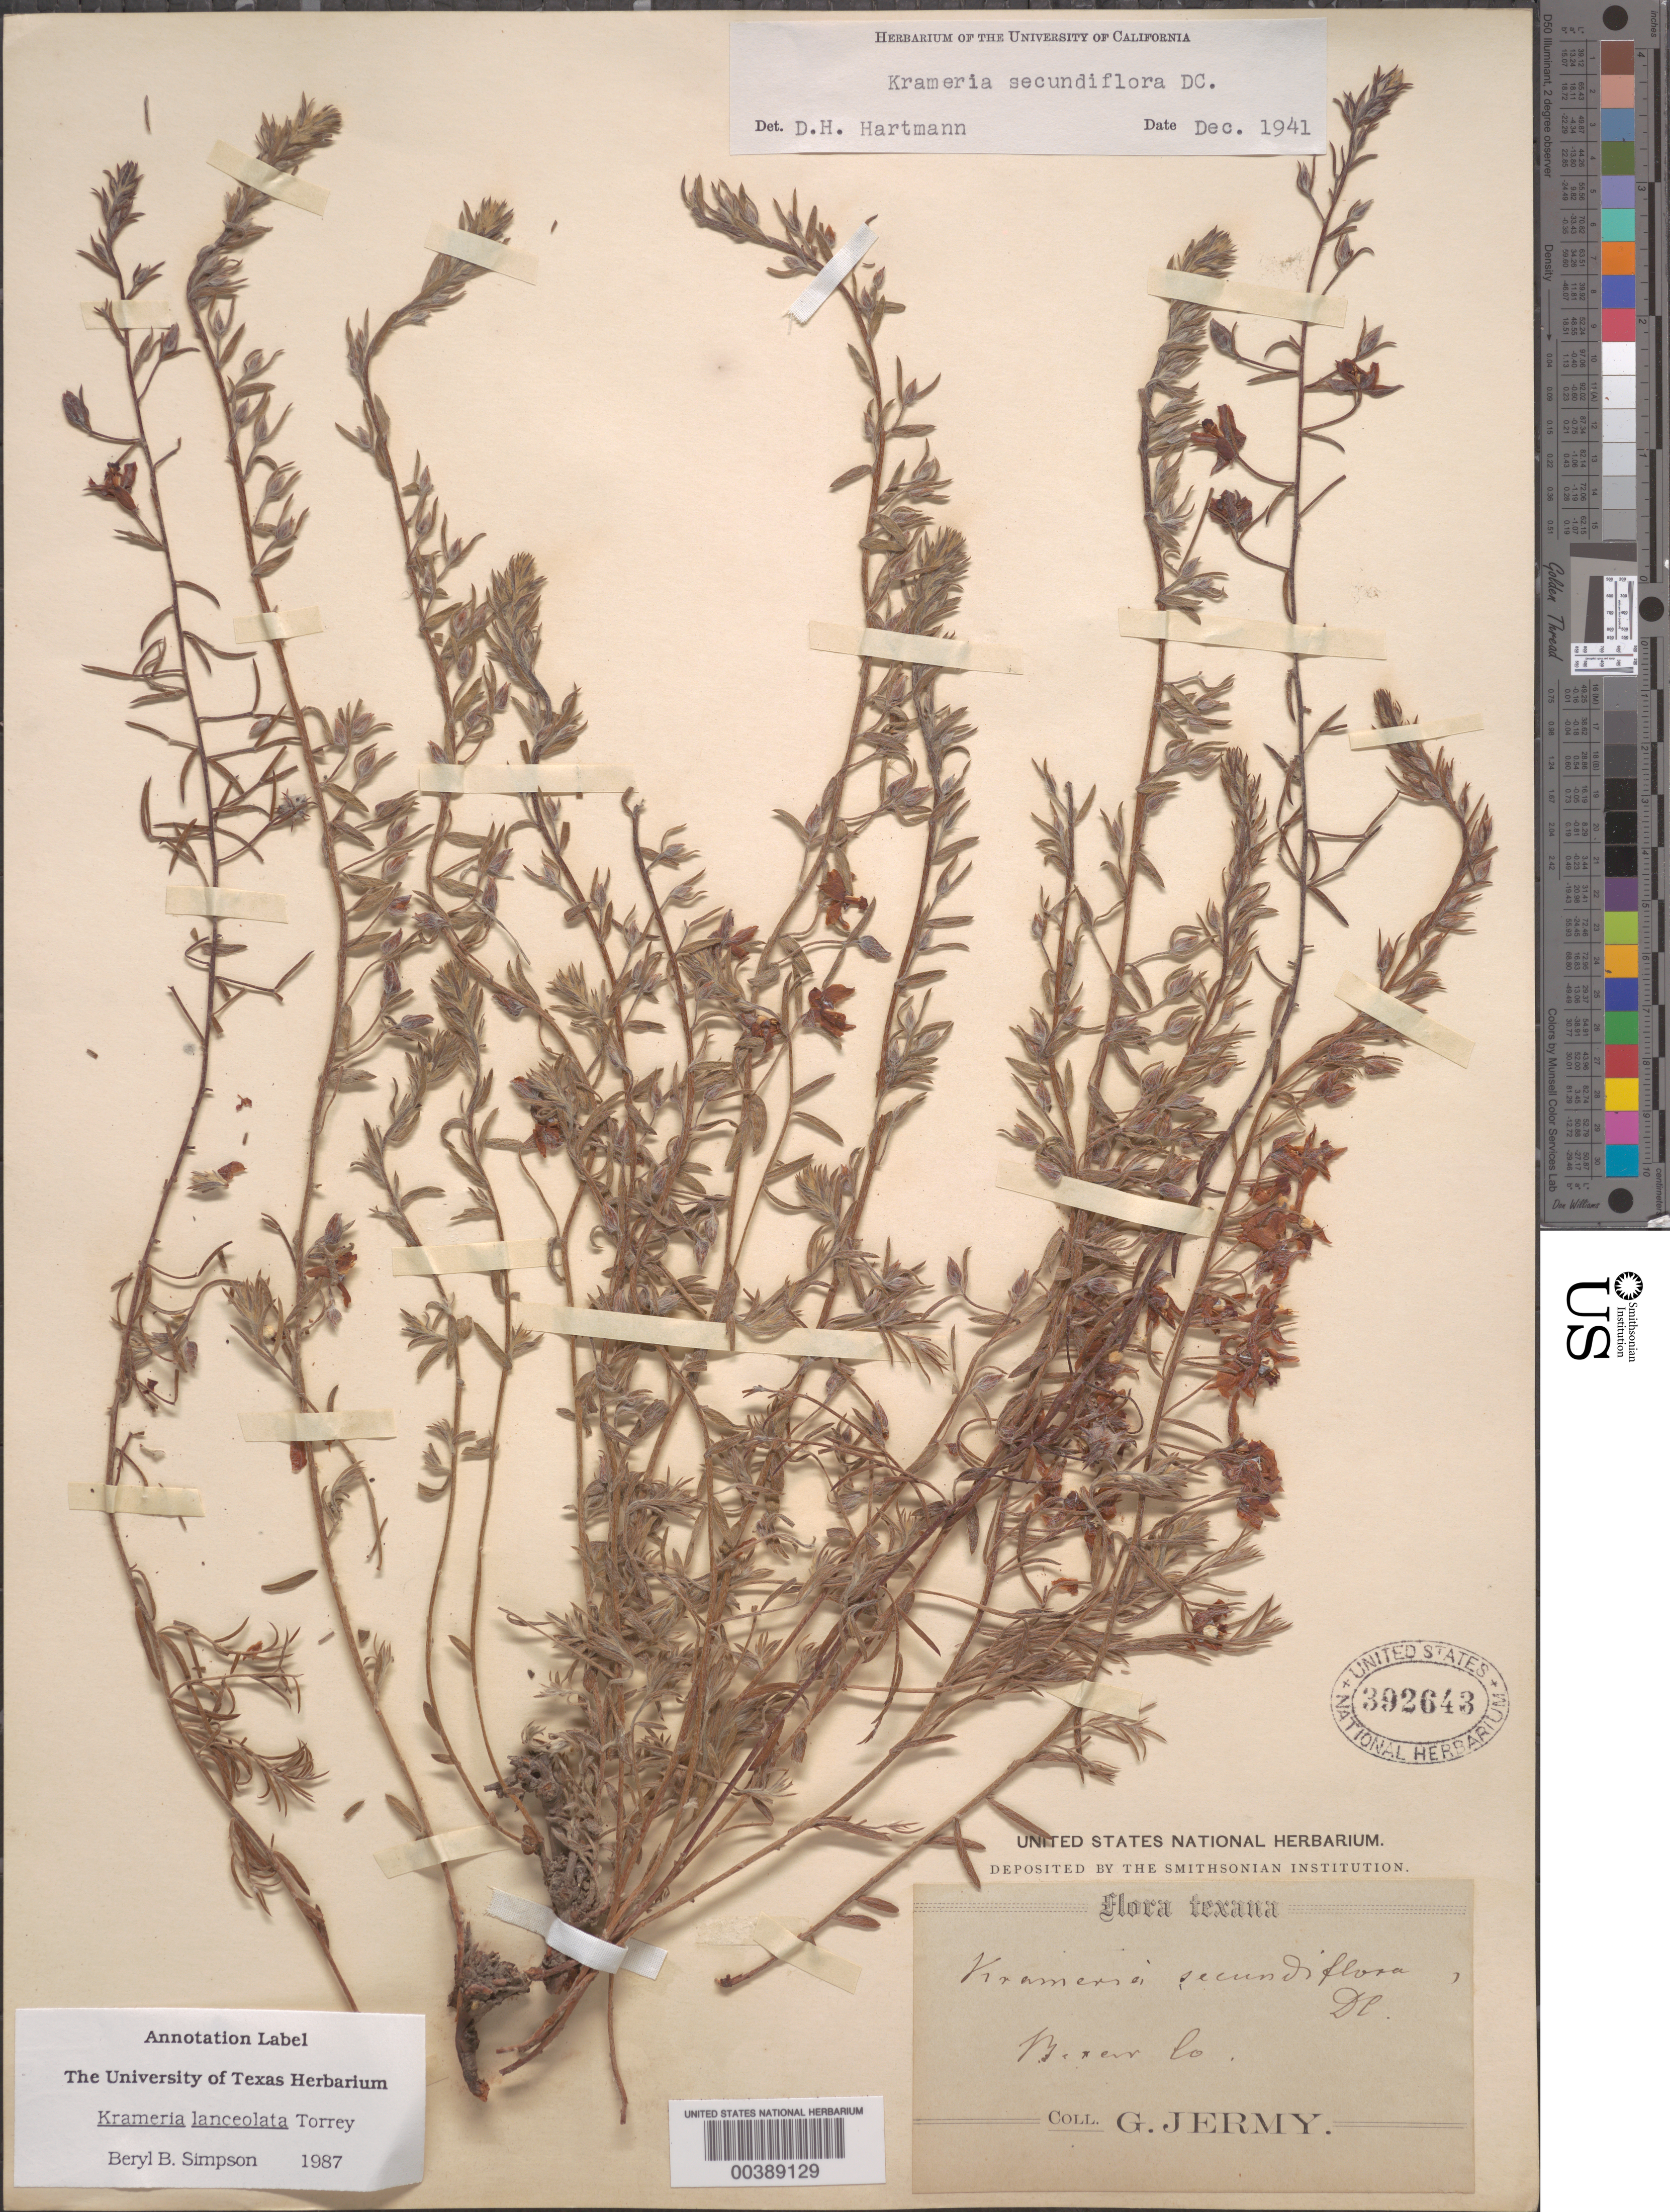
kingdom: Plantae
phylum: Tracheophyta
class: Magnoliopsida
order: Zygophyllales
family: Krameriaceae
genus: Krameria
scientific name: Krameria lanceolata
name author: Torr.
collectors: G. Jermy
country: United States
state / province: Texas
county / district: Bexar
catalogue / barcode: US 392643